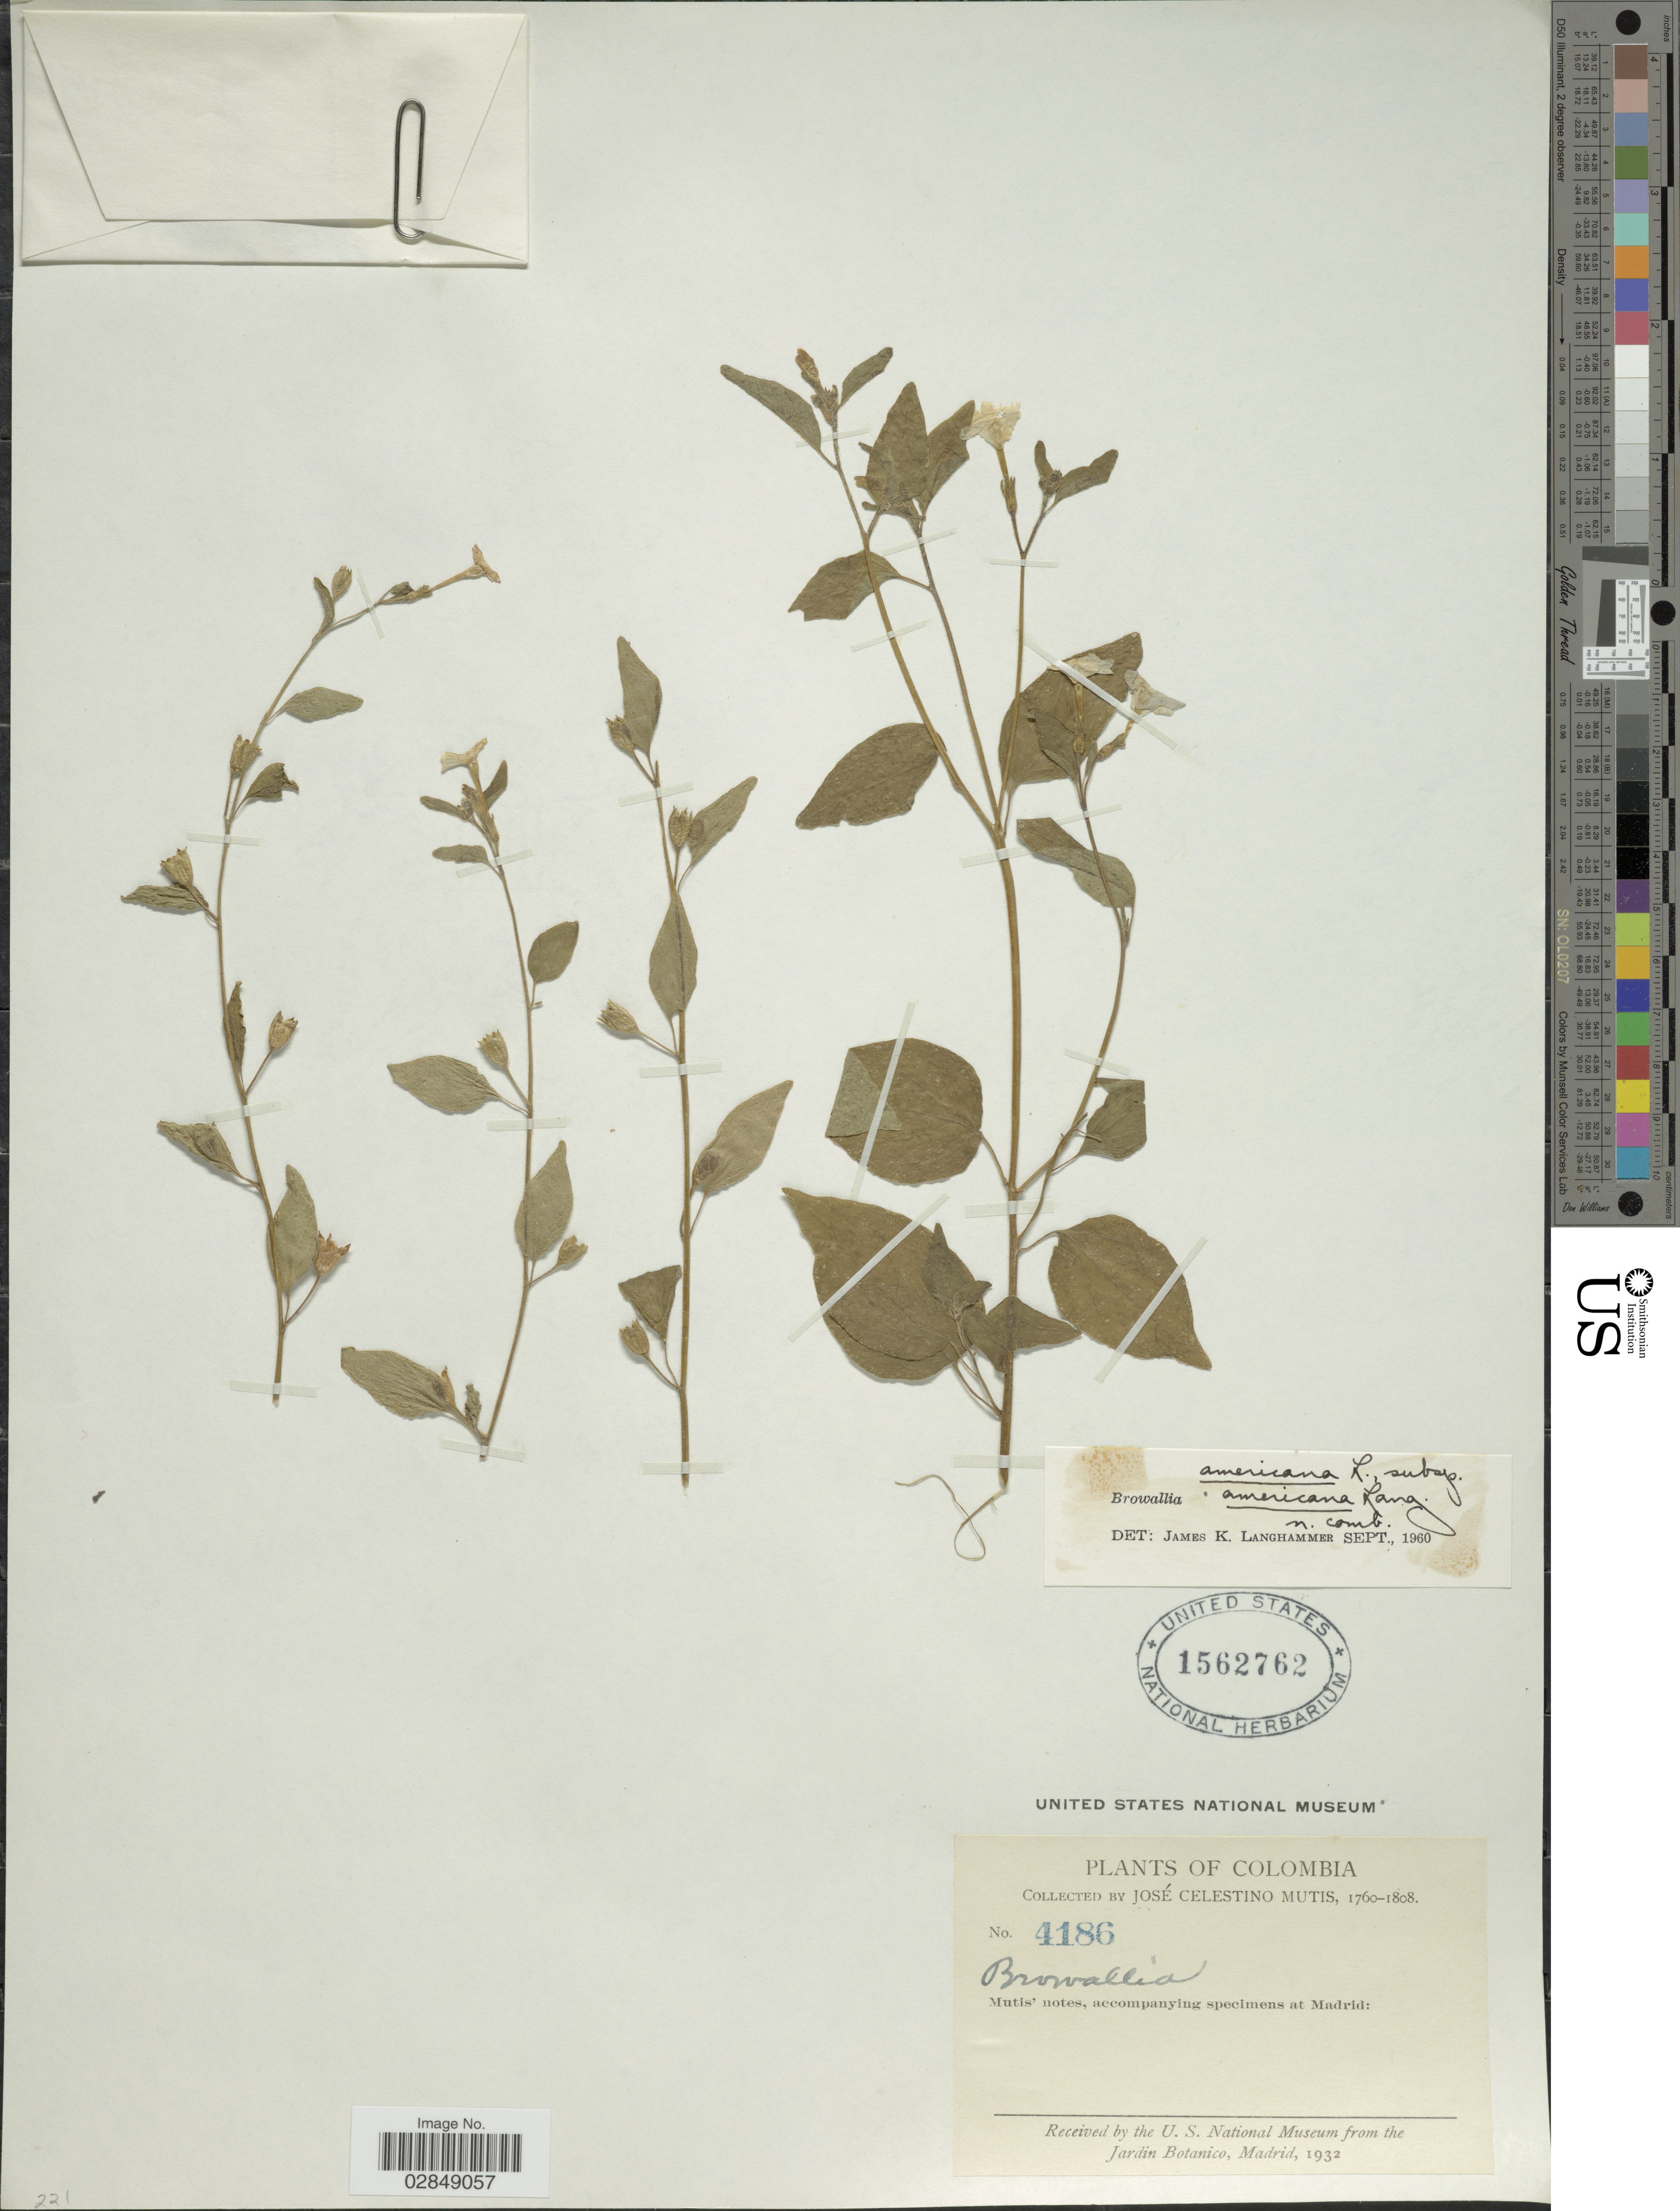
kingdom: Plantae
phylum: Tracheophyta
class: Magnoliopsida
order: Solanales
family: Solanaceae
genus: Browallia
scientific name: Browallia americana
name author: L.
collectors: J. C. B. Mutis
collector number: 4186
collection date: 1760/1808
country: Colombia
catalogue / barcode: US 1562762